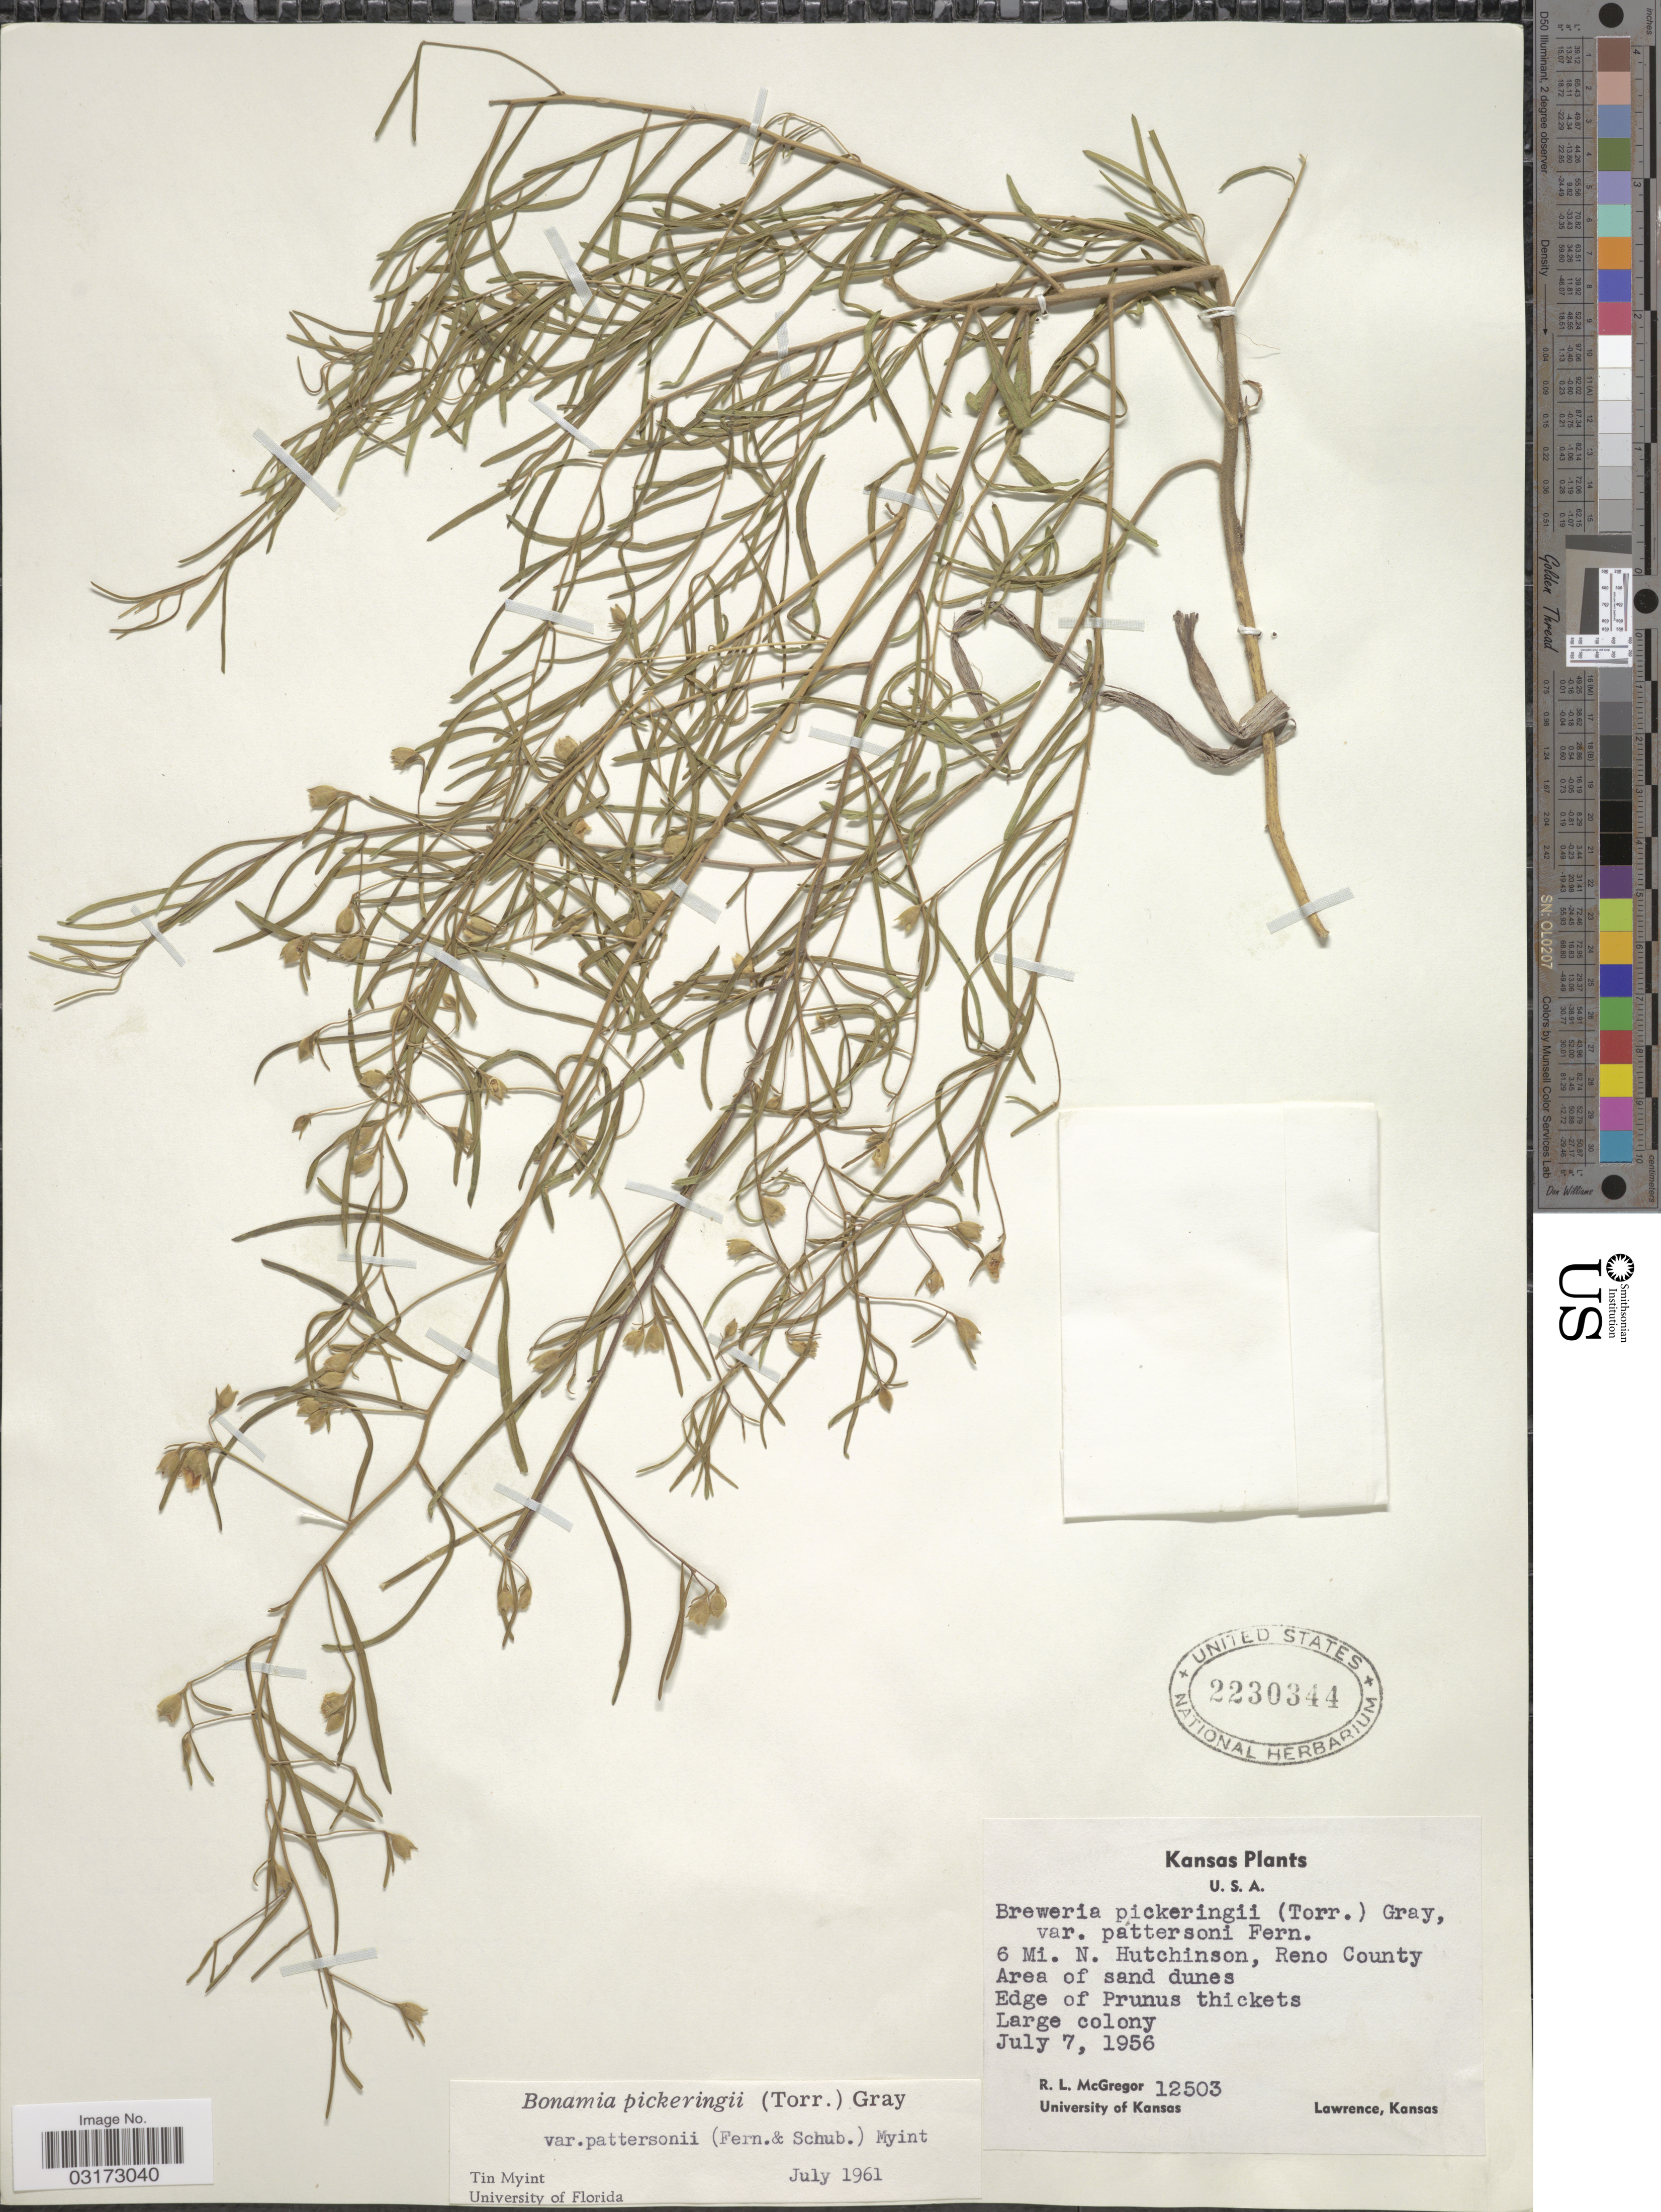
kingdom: Plantae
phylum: Tracheophyta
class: Magnoliopsida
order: Solanales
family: Convolvulaceae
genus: Stylisma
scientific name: Stylisma pickeringii var. pattersonii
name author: (Fernald & B.G. Schub.) Myint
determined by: Strong, Mark T., (BOT), Smithsonian Institution - National Museum of Natural History (UNITED STATES)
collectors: R. McGregor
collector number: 12503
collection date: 1956-07-07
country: United States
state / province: Kansas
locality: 6 Mi. N. Hutchinson, Reno County. Edge of Prunus thickets.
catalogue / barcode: US 2230344